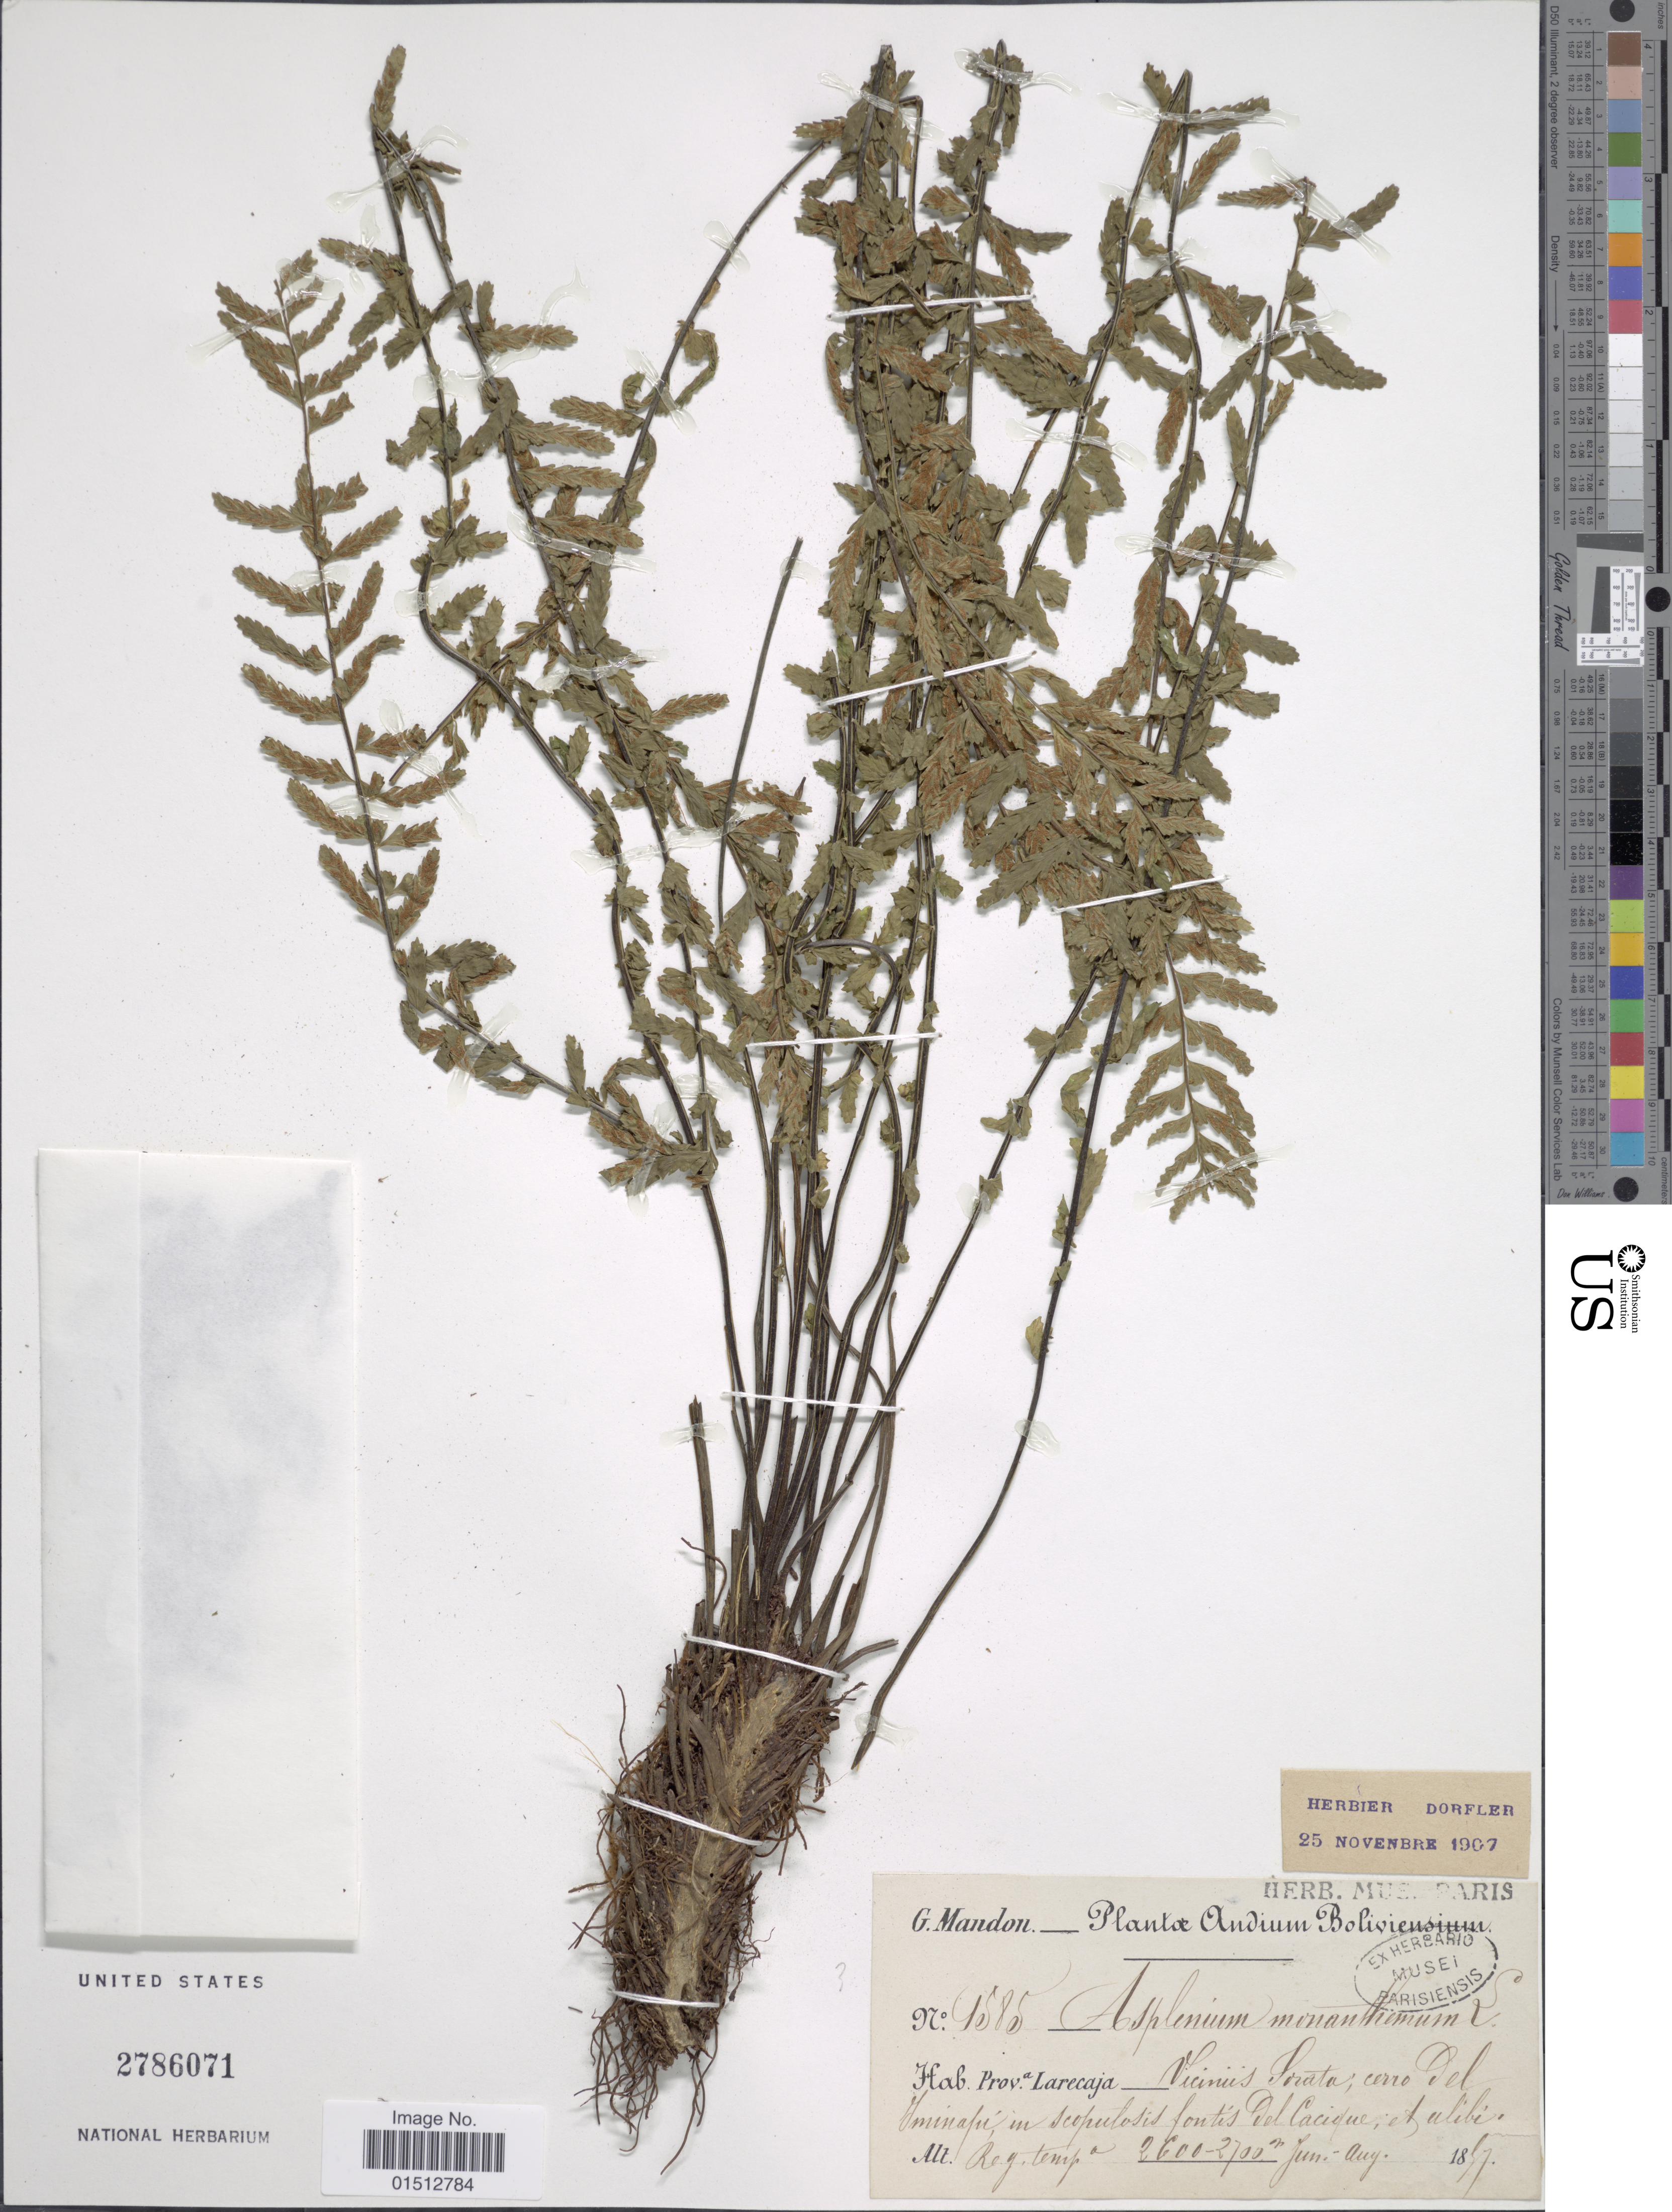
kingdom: Plantae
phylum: Tracheophyta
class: Polypodiopsida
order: Polypodiales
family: Aspleniaceae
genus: Asplenium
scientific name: Asplenium sp.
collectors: G. Mandon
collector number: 1585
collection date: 1897-06/1897-08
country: Bolivia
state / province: La Páz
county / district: Larecaja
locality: Prov. Larecaja, viciniis Sorata, cerro del Iminapi in scopulosis fontis del Lacigue, et ulibe.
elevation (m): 2600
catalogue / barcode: US 2786071